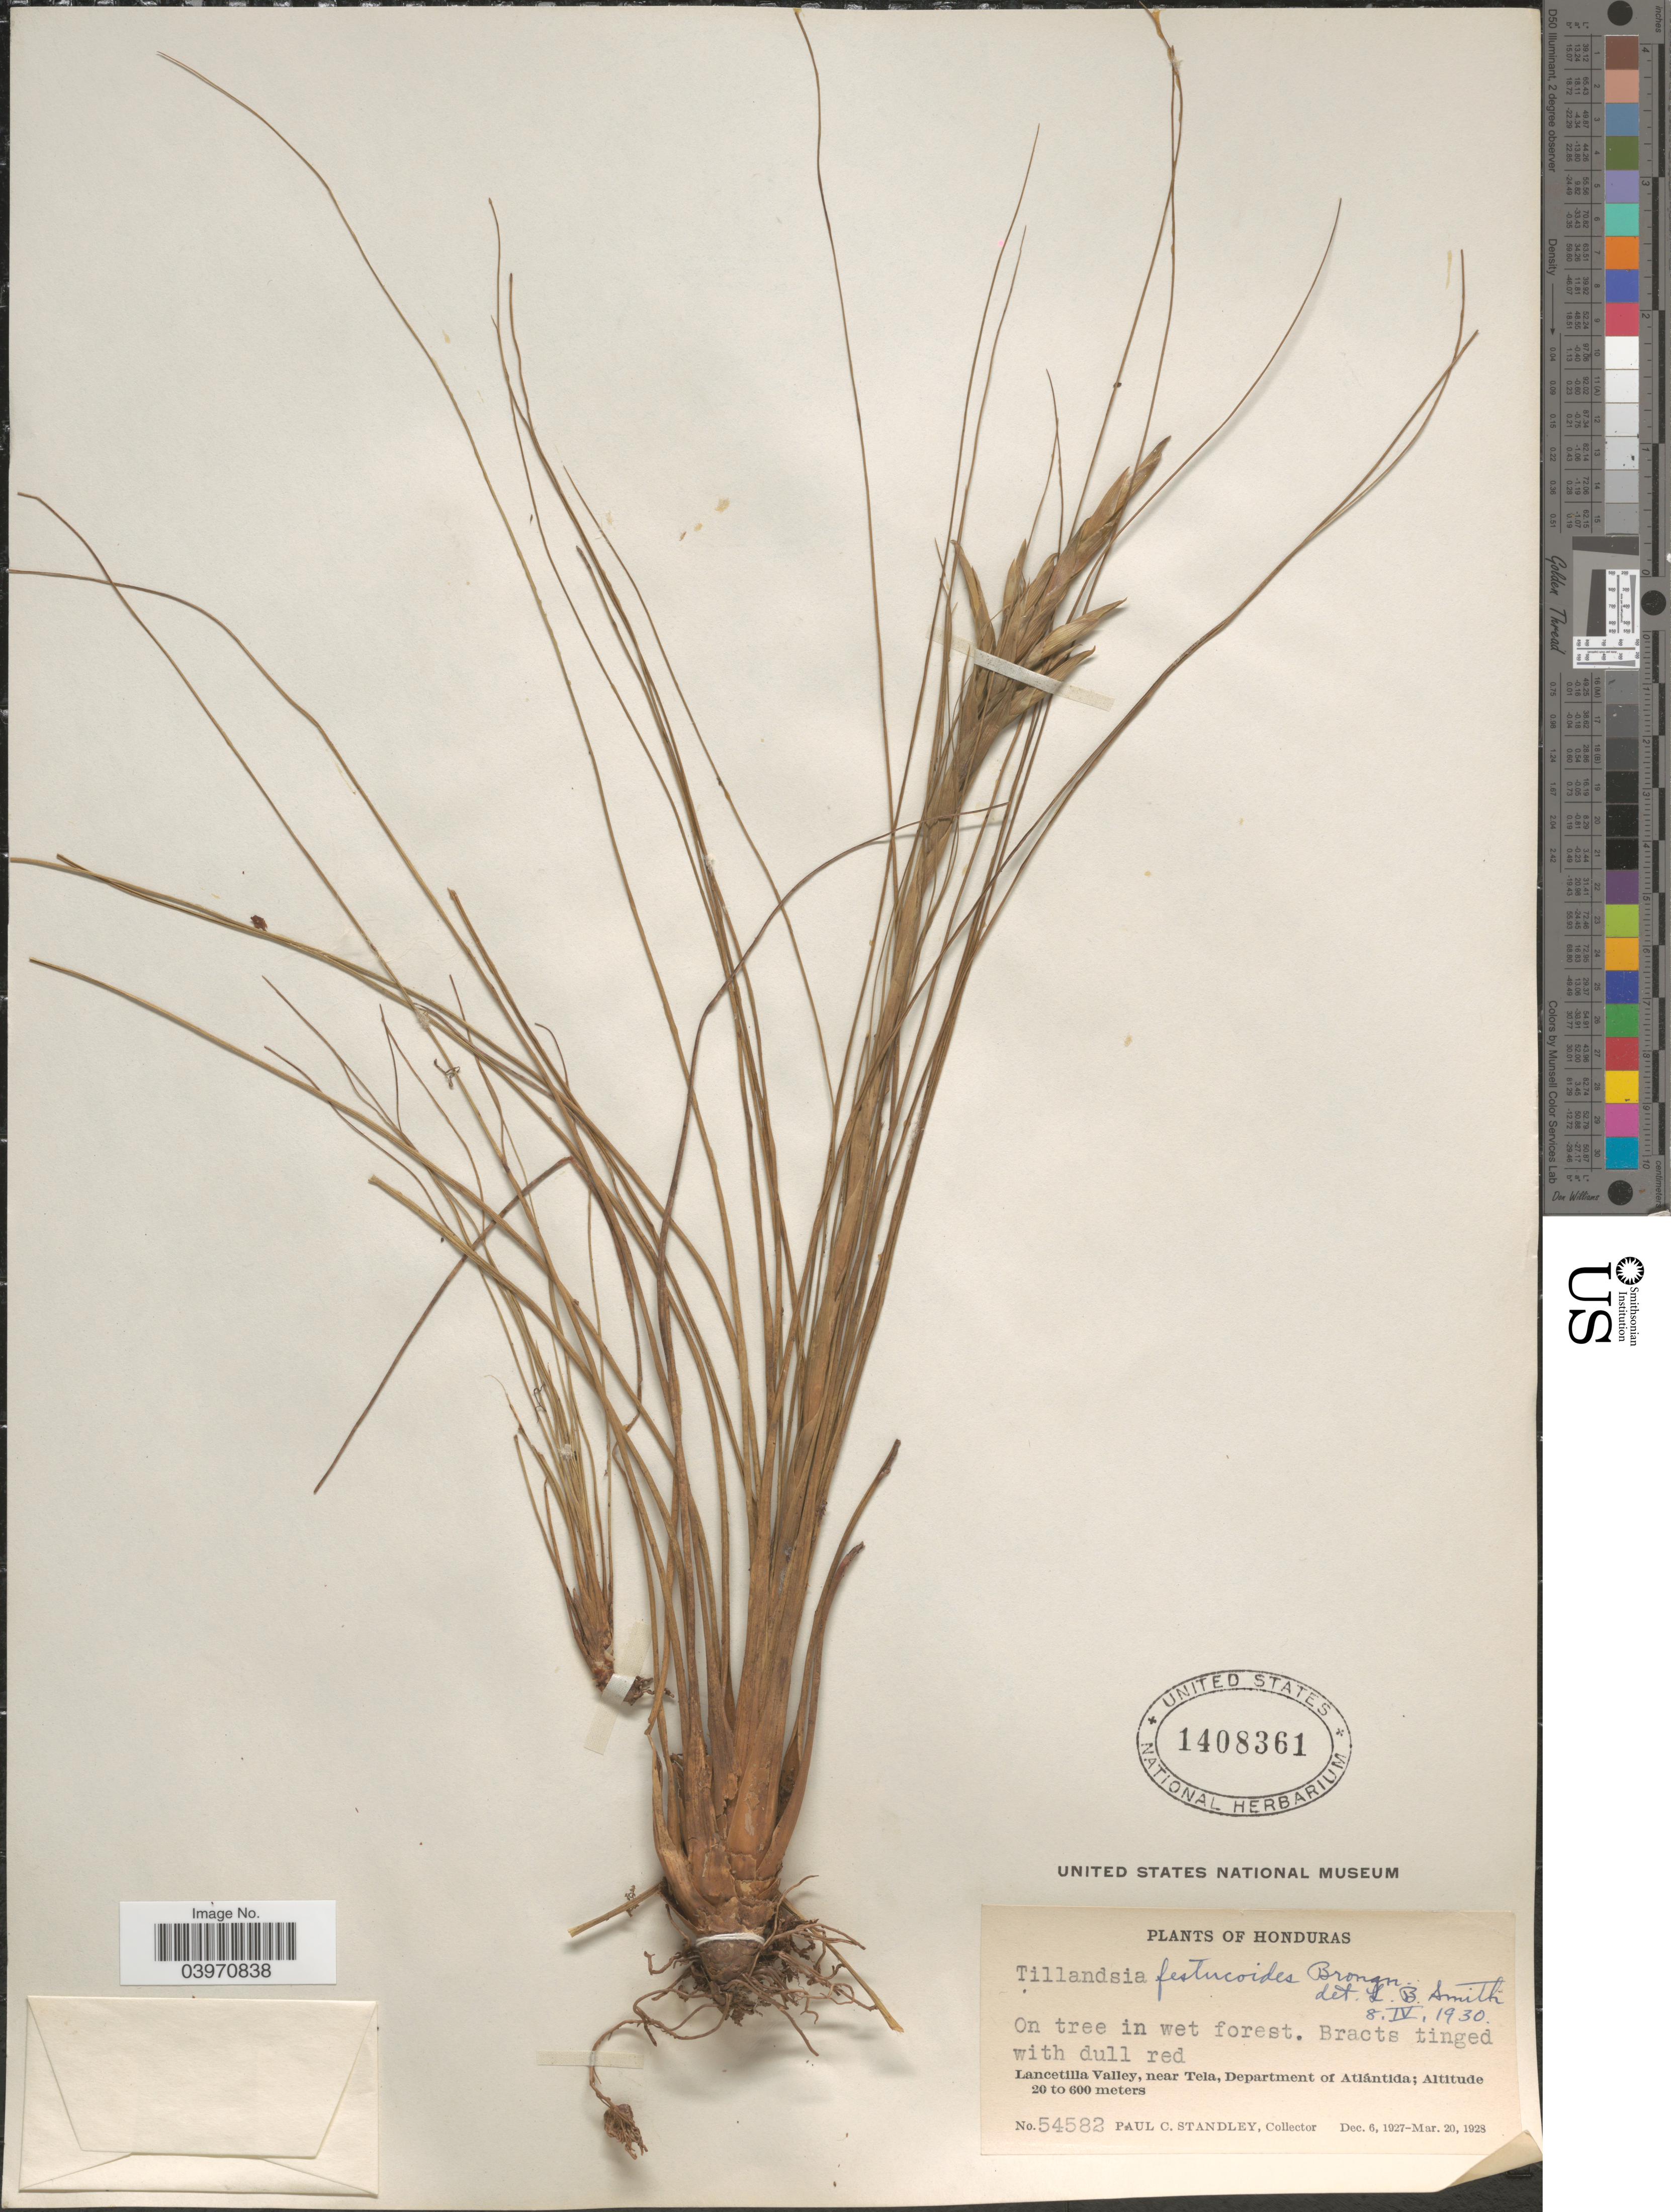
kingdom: Plantae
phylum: Tracheophyta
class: Liliopsida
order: Poales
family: Bromeliaceae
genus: Tillandsia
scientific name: Tillandsia festucoides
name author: Brongn. ex Mez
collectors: P. C. Standley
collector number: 54582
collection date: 1927-12-06/1928-03-20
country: Honduras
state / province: Atlantida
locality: Lancetilla Valley, near Tela, Department of Atlántida.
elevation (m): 20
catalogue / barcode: US 1408361